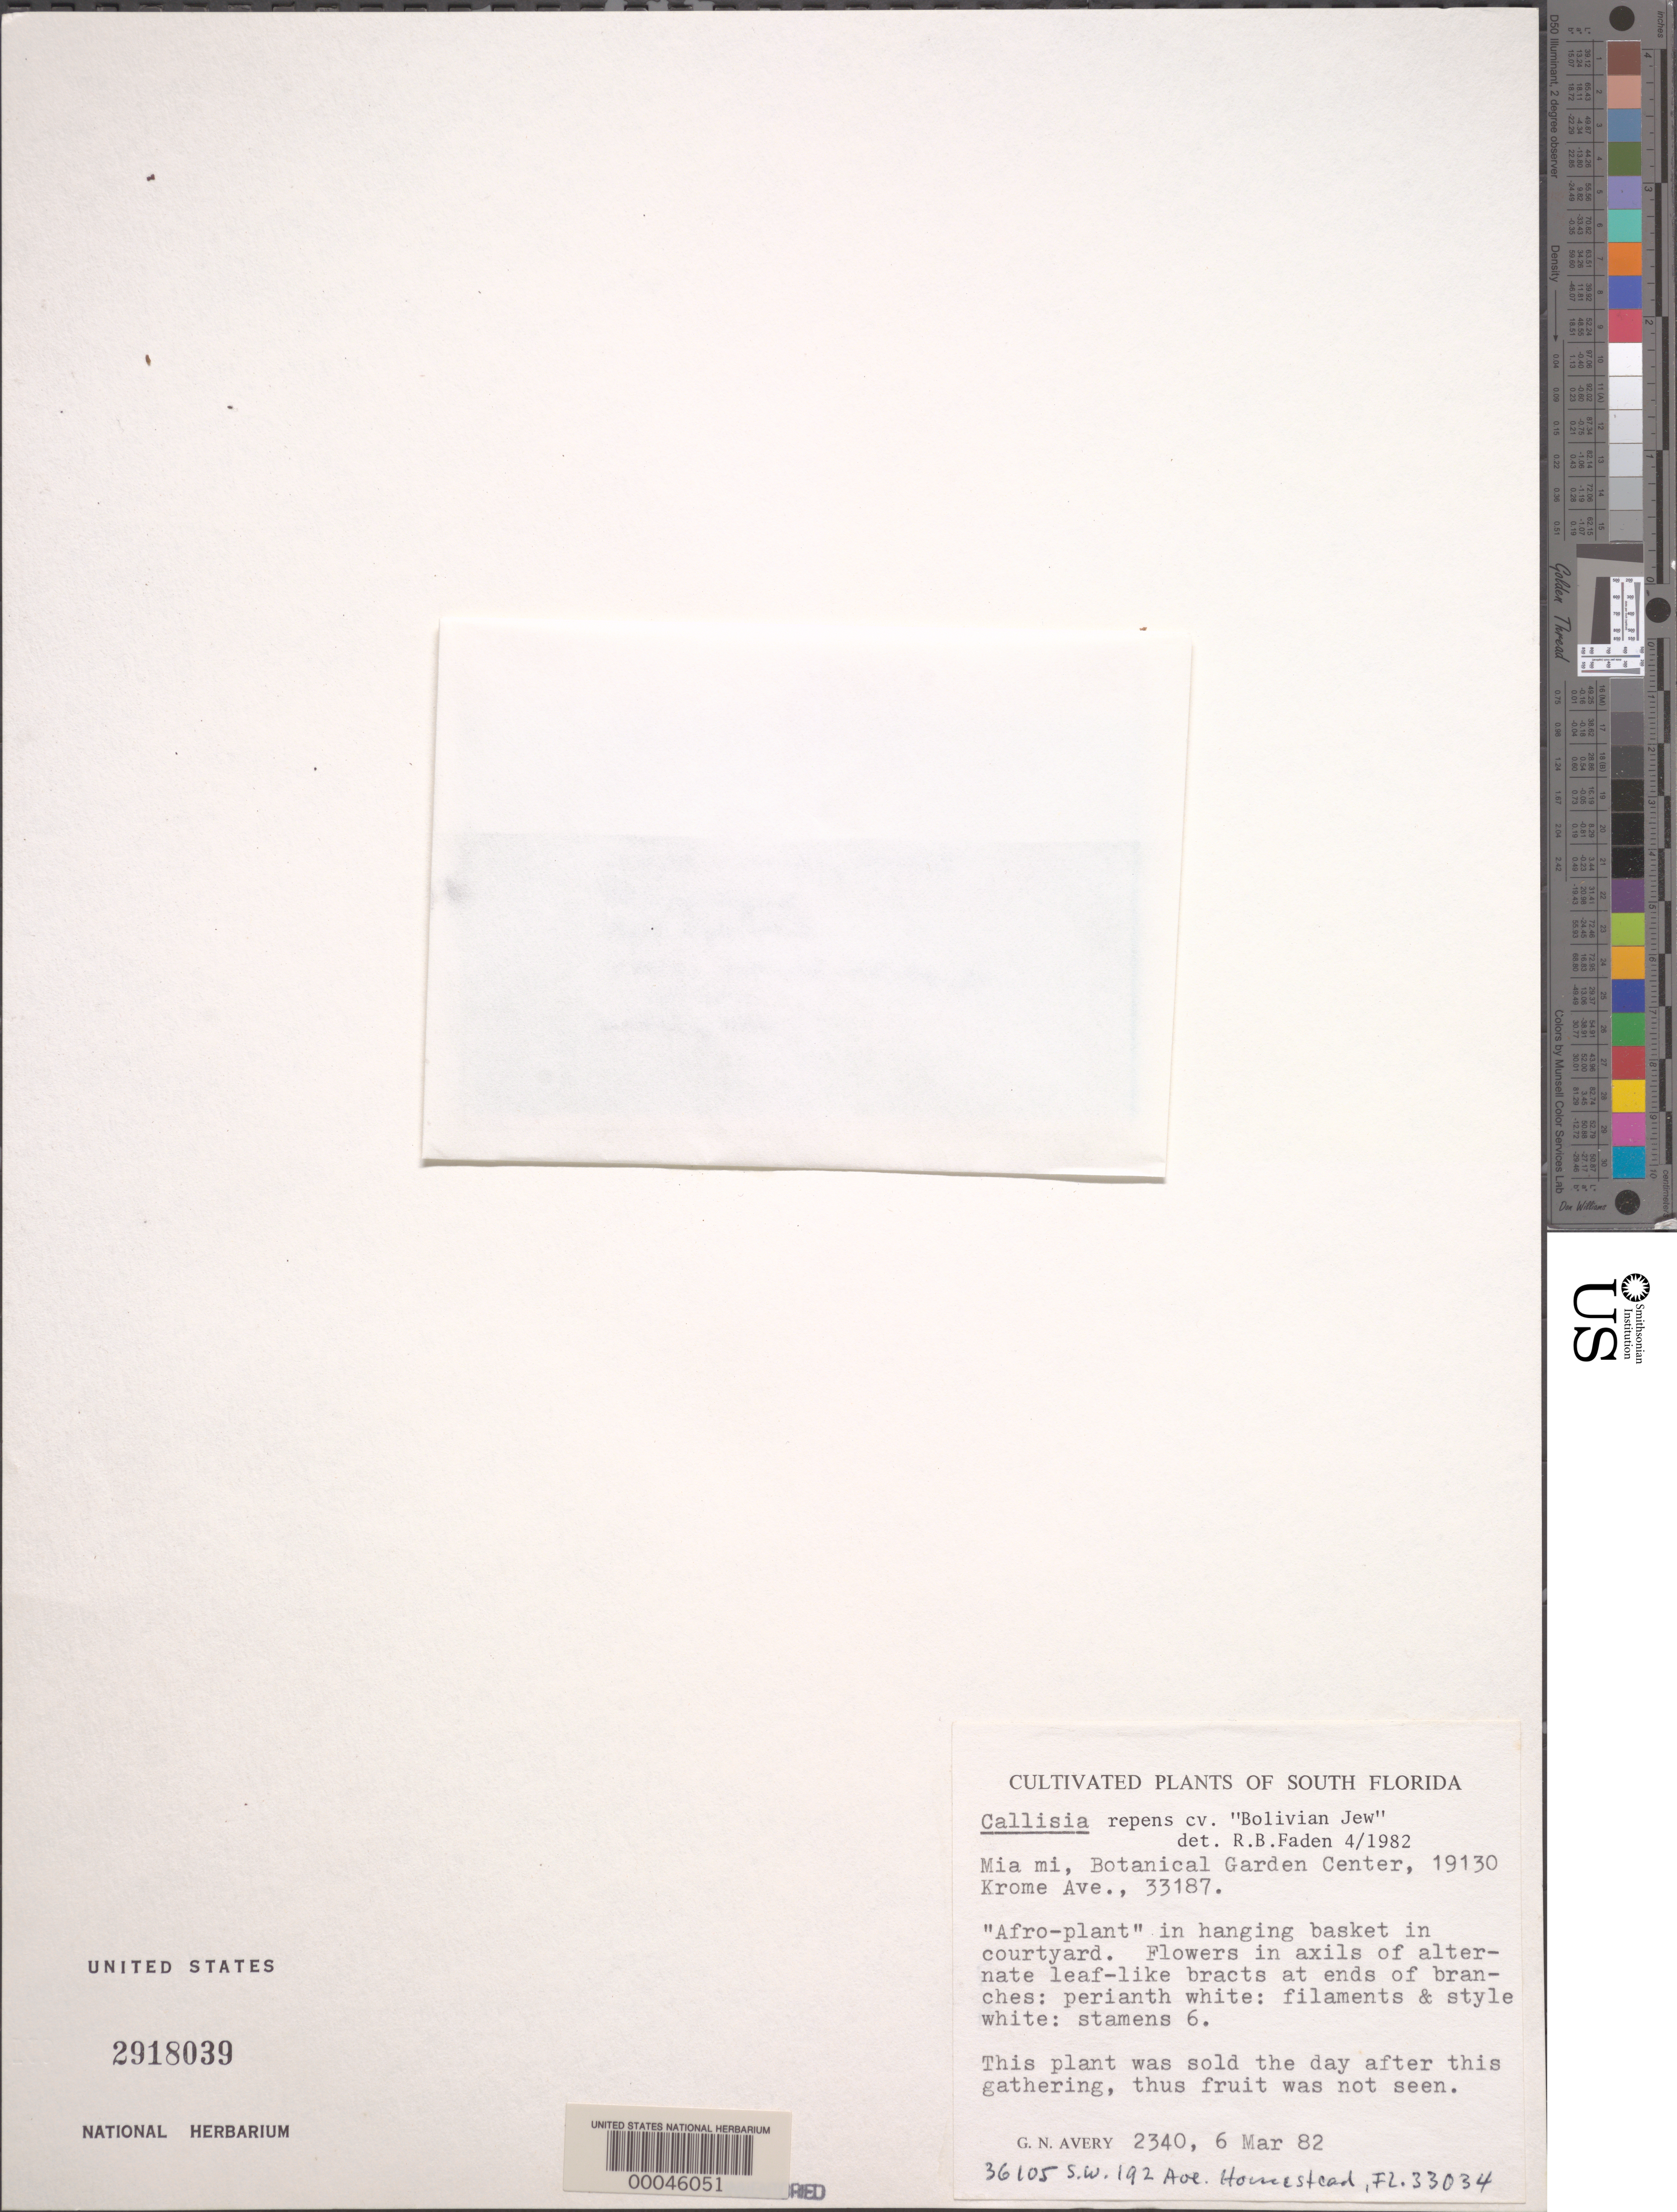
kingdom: Plantae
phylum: Tracheophyta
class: Liliopsida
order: Commelinales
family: Commelinaceae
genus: Callisia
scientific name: Callisia repens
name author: (Jacq.) L.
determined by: Faden, Robert B., (US), Smithsonian Institution - National Museum of Natural History (UNITED STATES)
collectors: G. N. Avery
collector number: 2340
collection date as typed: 06 Mar 1982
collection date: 1982-03-06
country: United States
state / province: Florida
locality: Botanical garden center, miami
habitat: Hanging basket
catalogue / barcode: US 2918039